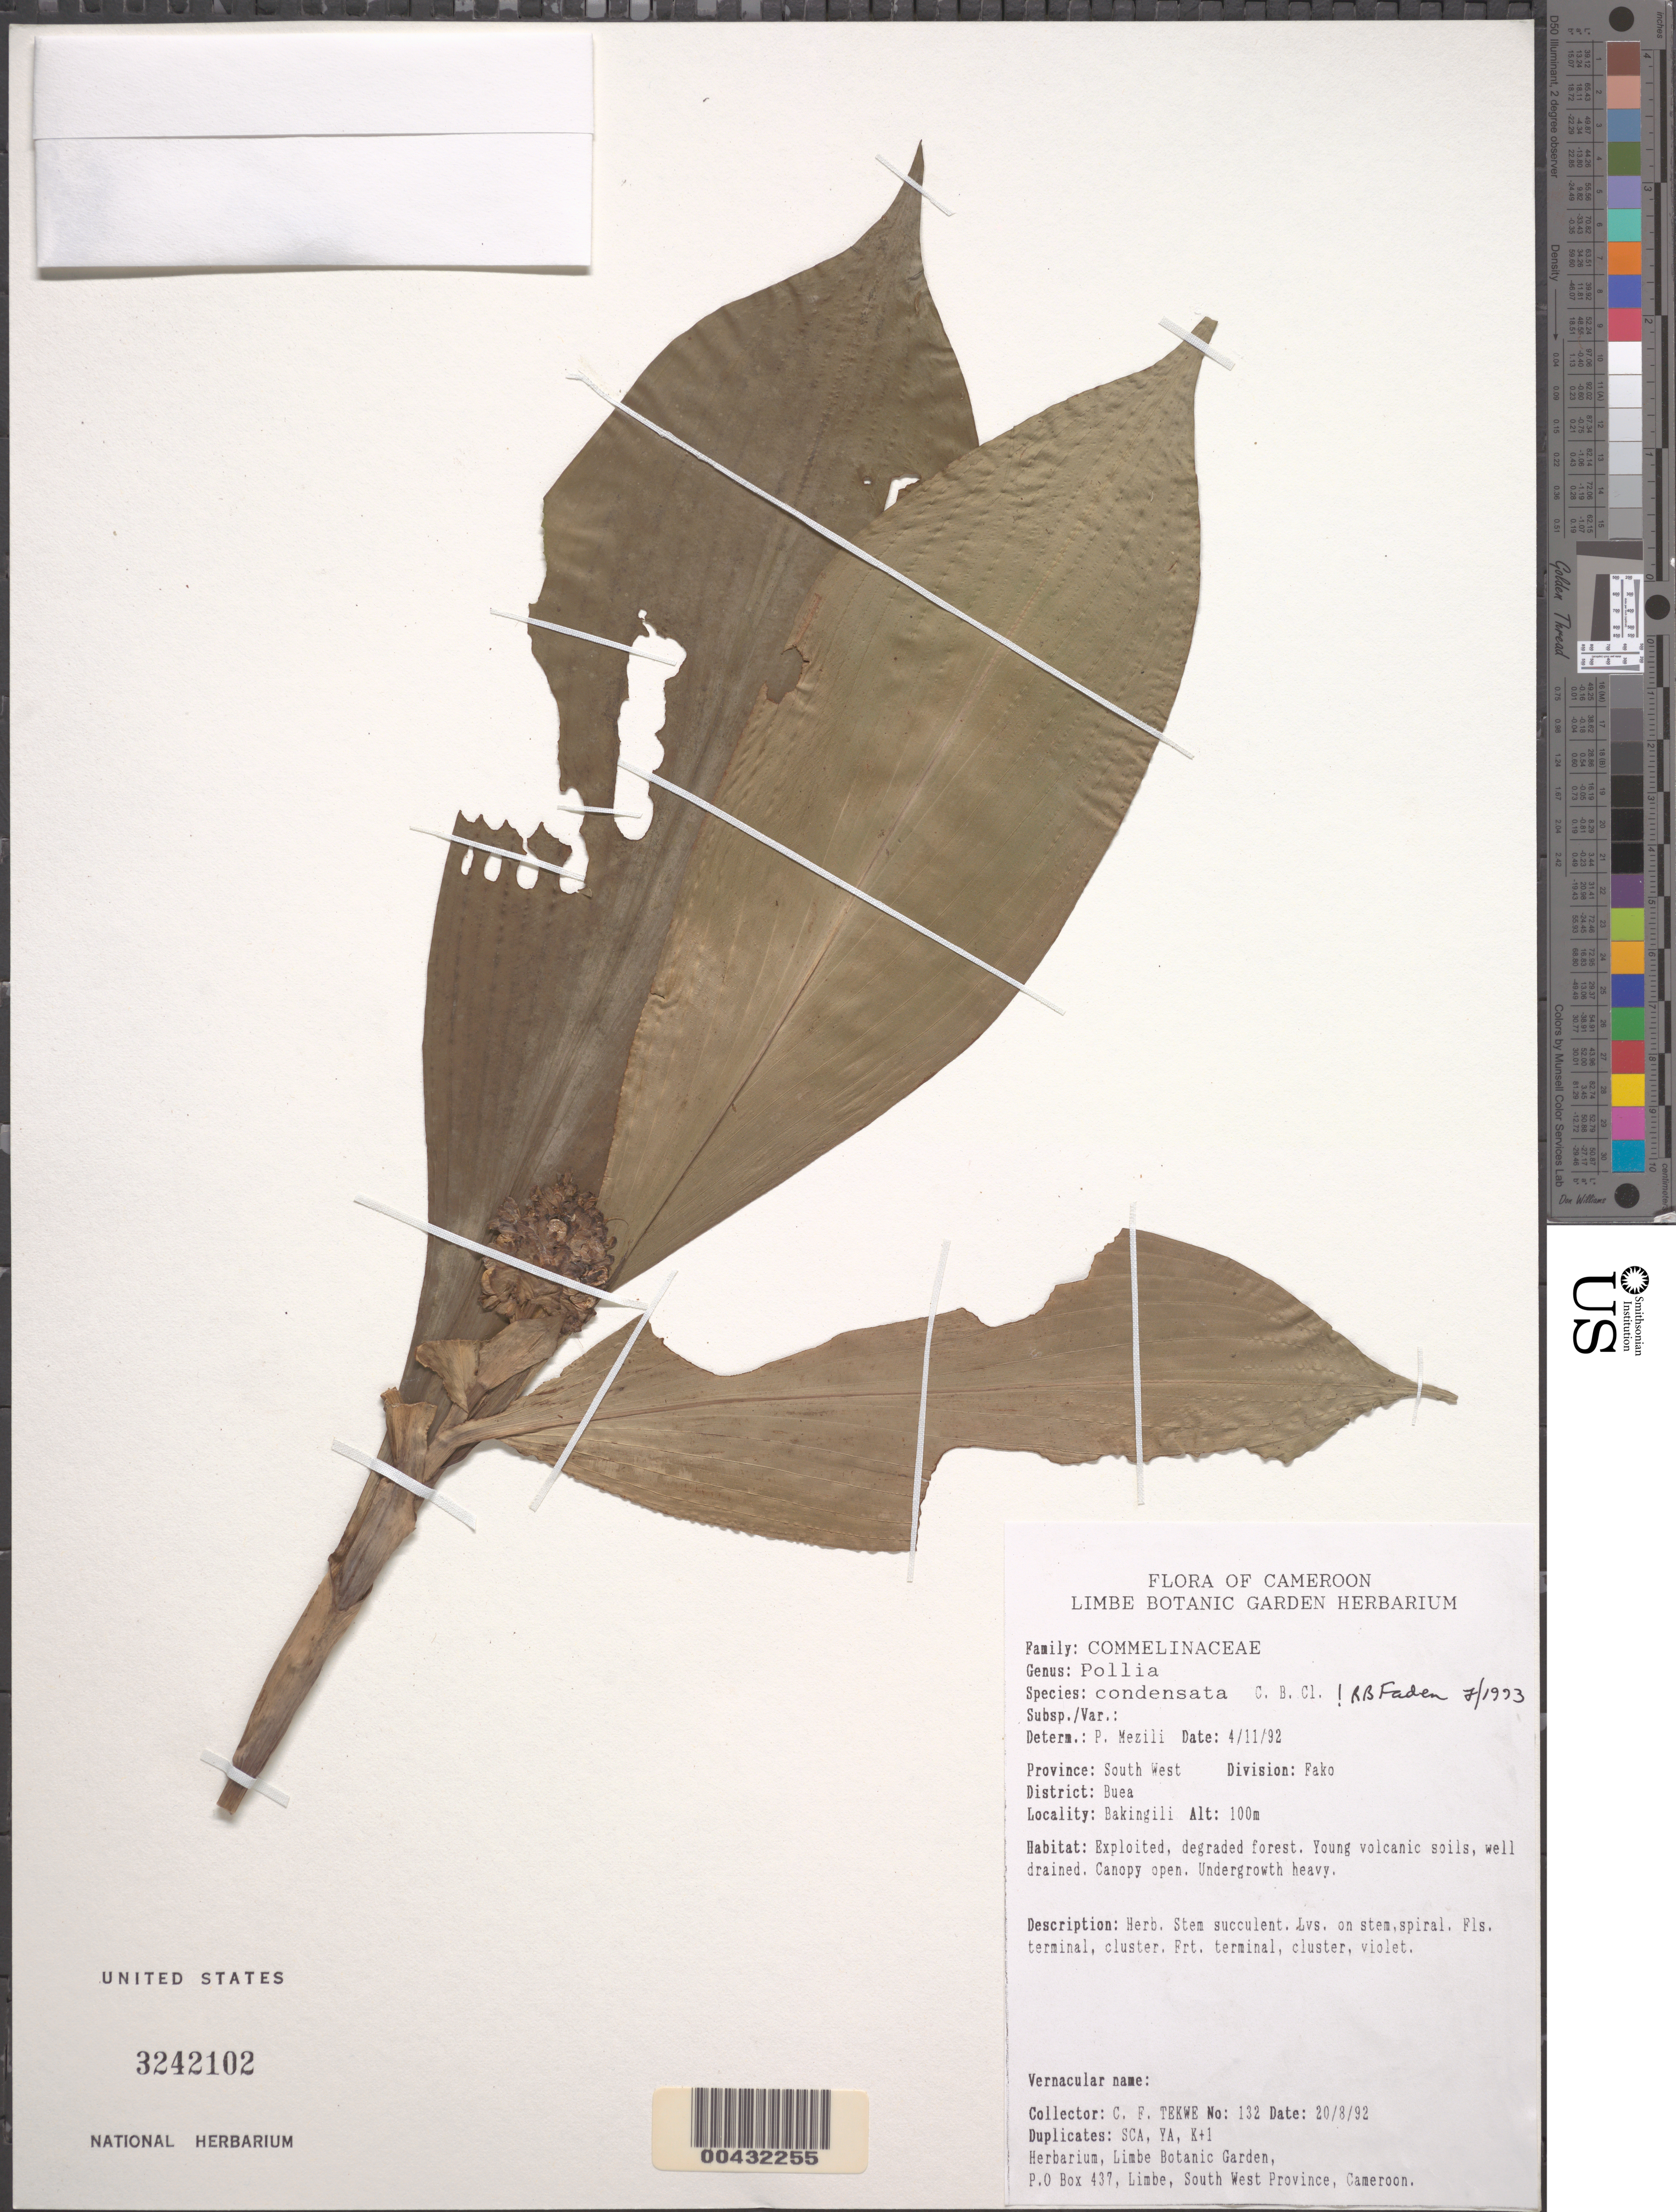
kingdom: Plantae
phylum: Tracheophyta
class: Liliopsida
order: Commelinales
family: Commelinaceae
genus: Pollia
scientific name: Pollia condensata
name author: C.B. Clarke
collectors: C. Tekwe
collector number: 132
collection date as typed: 20 Aug 1992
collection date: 1992-08-20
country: Cameroon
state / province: Sud-Ouest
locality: Fako, buea, bakingili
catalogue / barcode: US 3242102